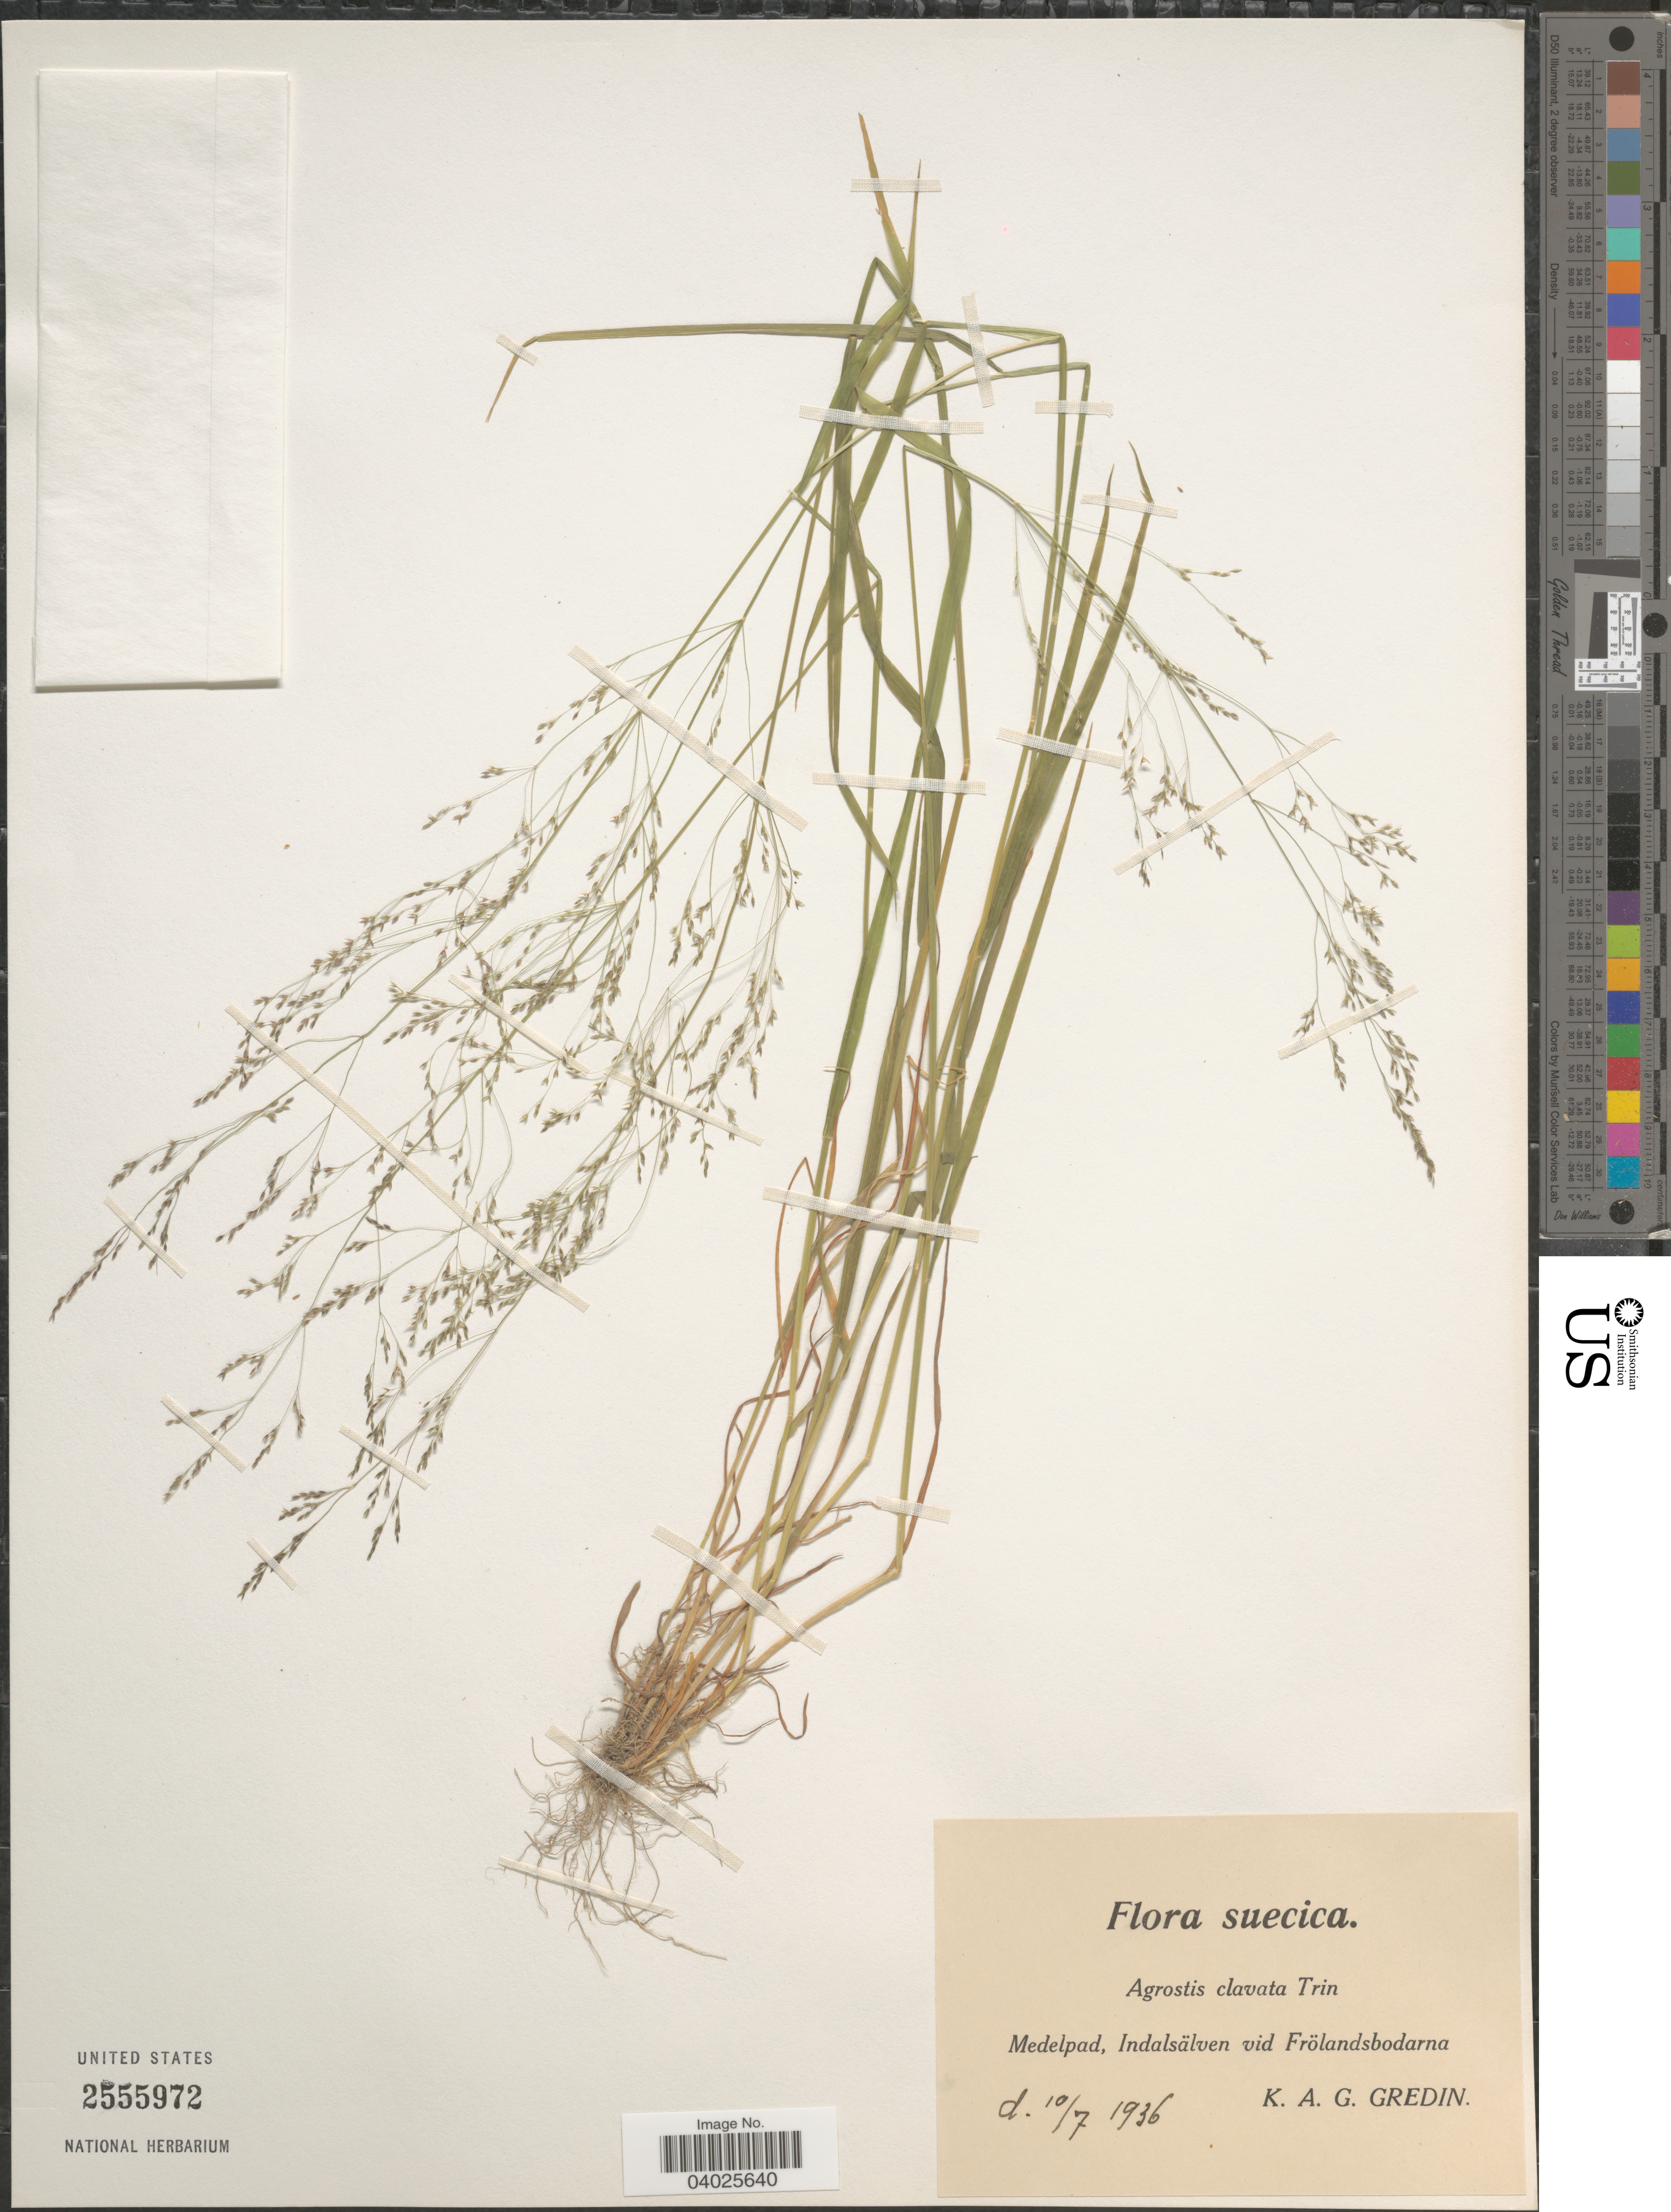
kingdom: Plantae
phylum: Tracheophyta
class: Liliopsida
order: Poales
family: Poaceae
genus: Agrostis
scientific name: Agrostis clavata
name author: Trin.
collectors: K. Gredin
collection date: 1936-07-10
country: Sweden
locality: Suecica. Medelpad, Indalsälven vid Frölandsbodarna.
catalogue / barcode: US 2555972